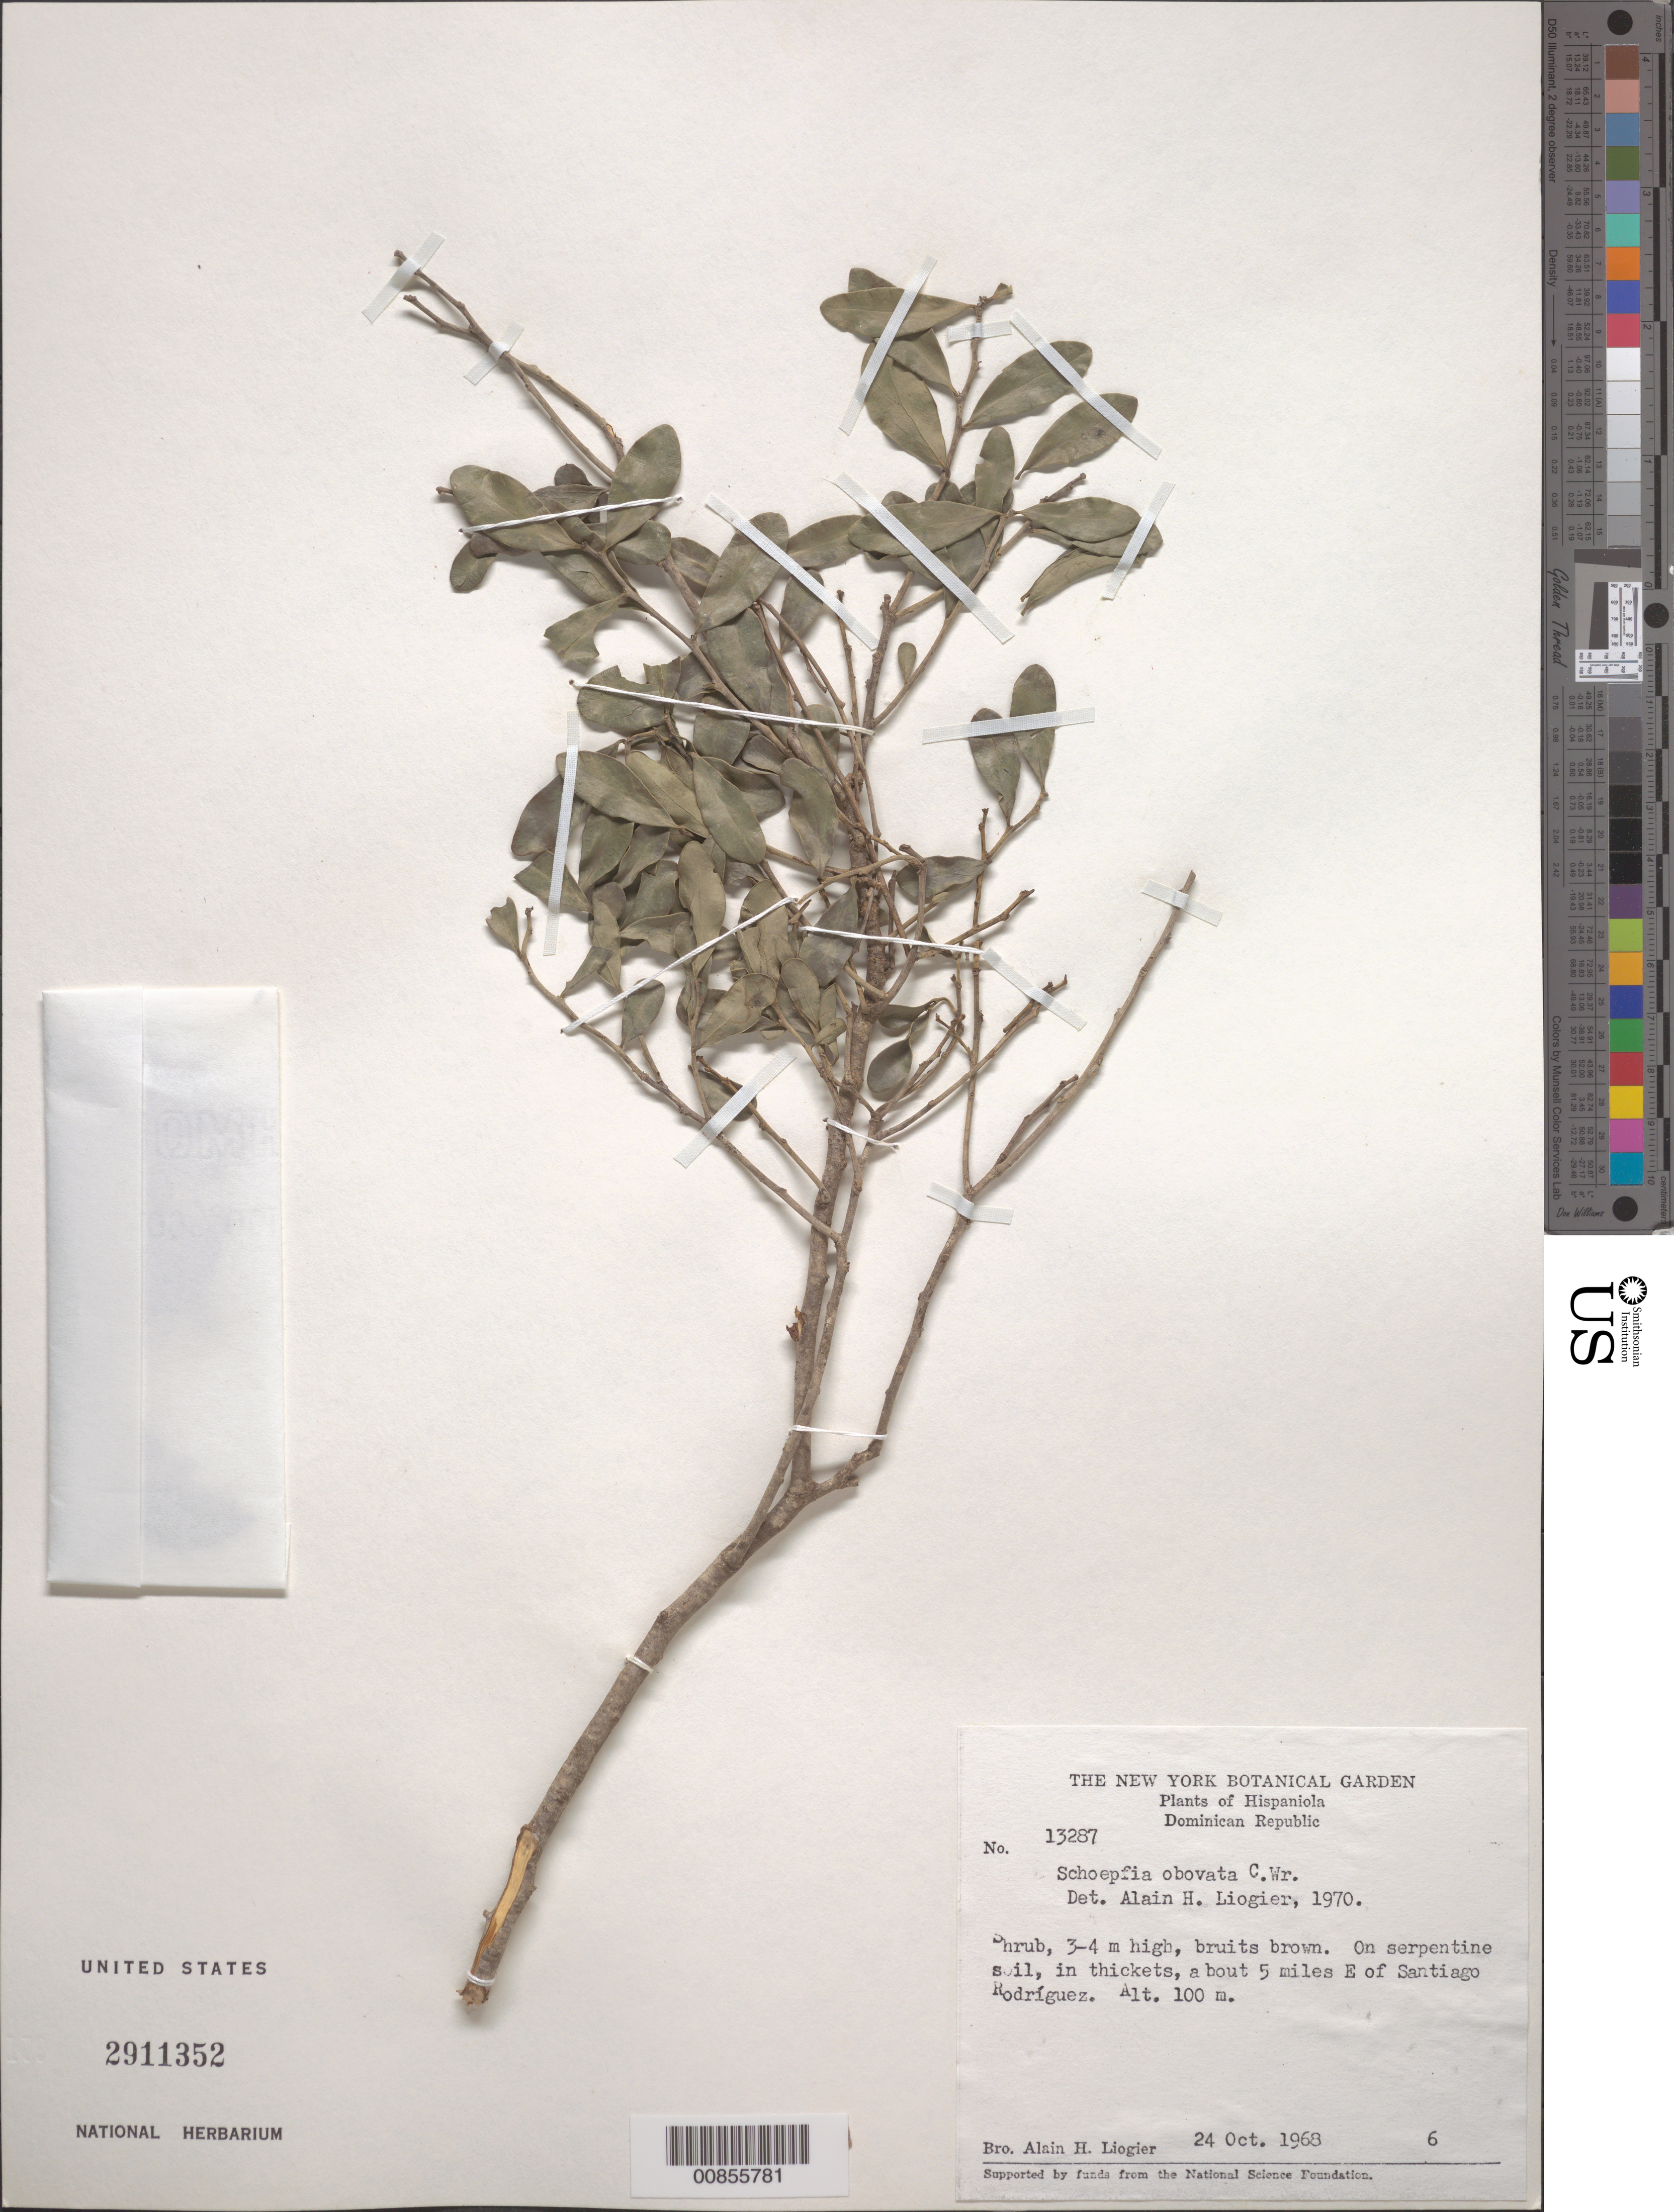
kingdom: Plantae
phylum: Tracheophyta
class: Magnoliopsida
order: Santalales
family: Schoepfiaceae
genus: Schoepfia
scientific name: Schoepfia obovata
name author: C. Wright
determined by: Liogier, Alain H.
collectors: A. H. Liogier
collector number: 13287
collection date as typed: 24 Oct 1968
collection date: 1968-10-24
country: Dominican Republic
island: Hispaniola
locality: About 5 miles E of Santiago Rodríguez.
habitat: On serpentine soil, in thickets.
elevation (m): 100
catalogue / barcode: US 2911352